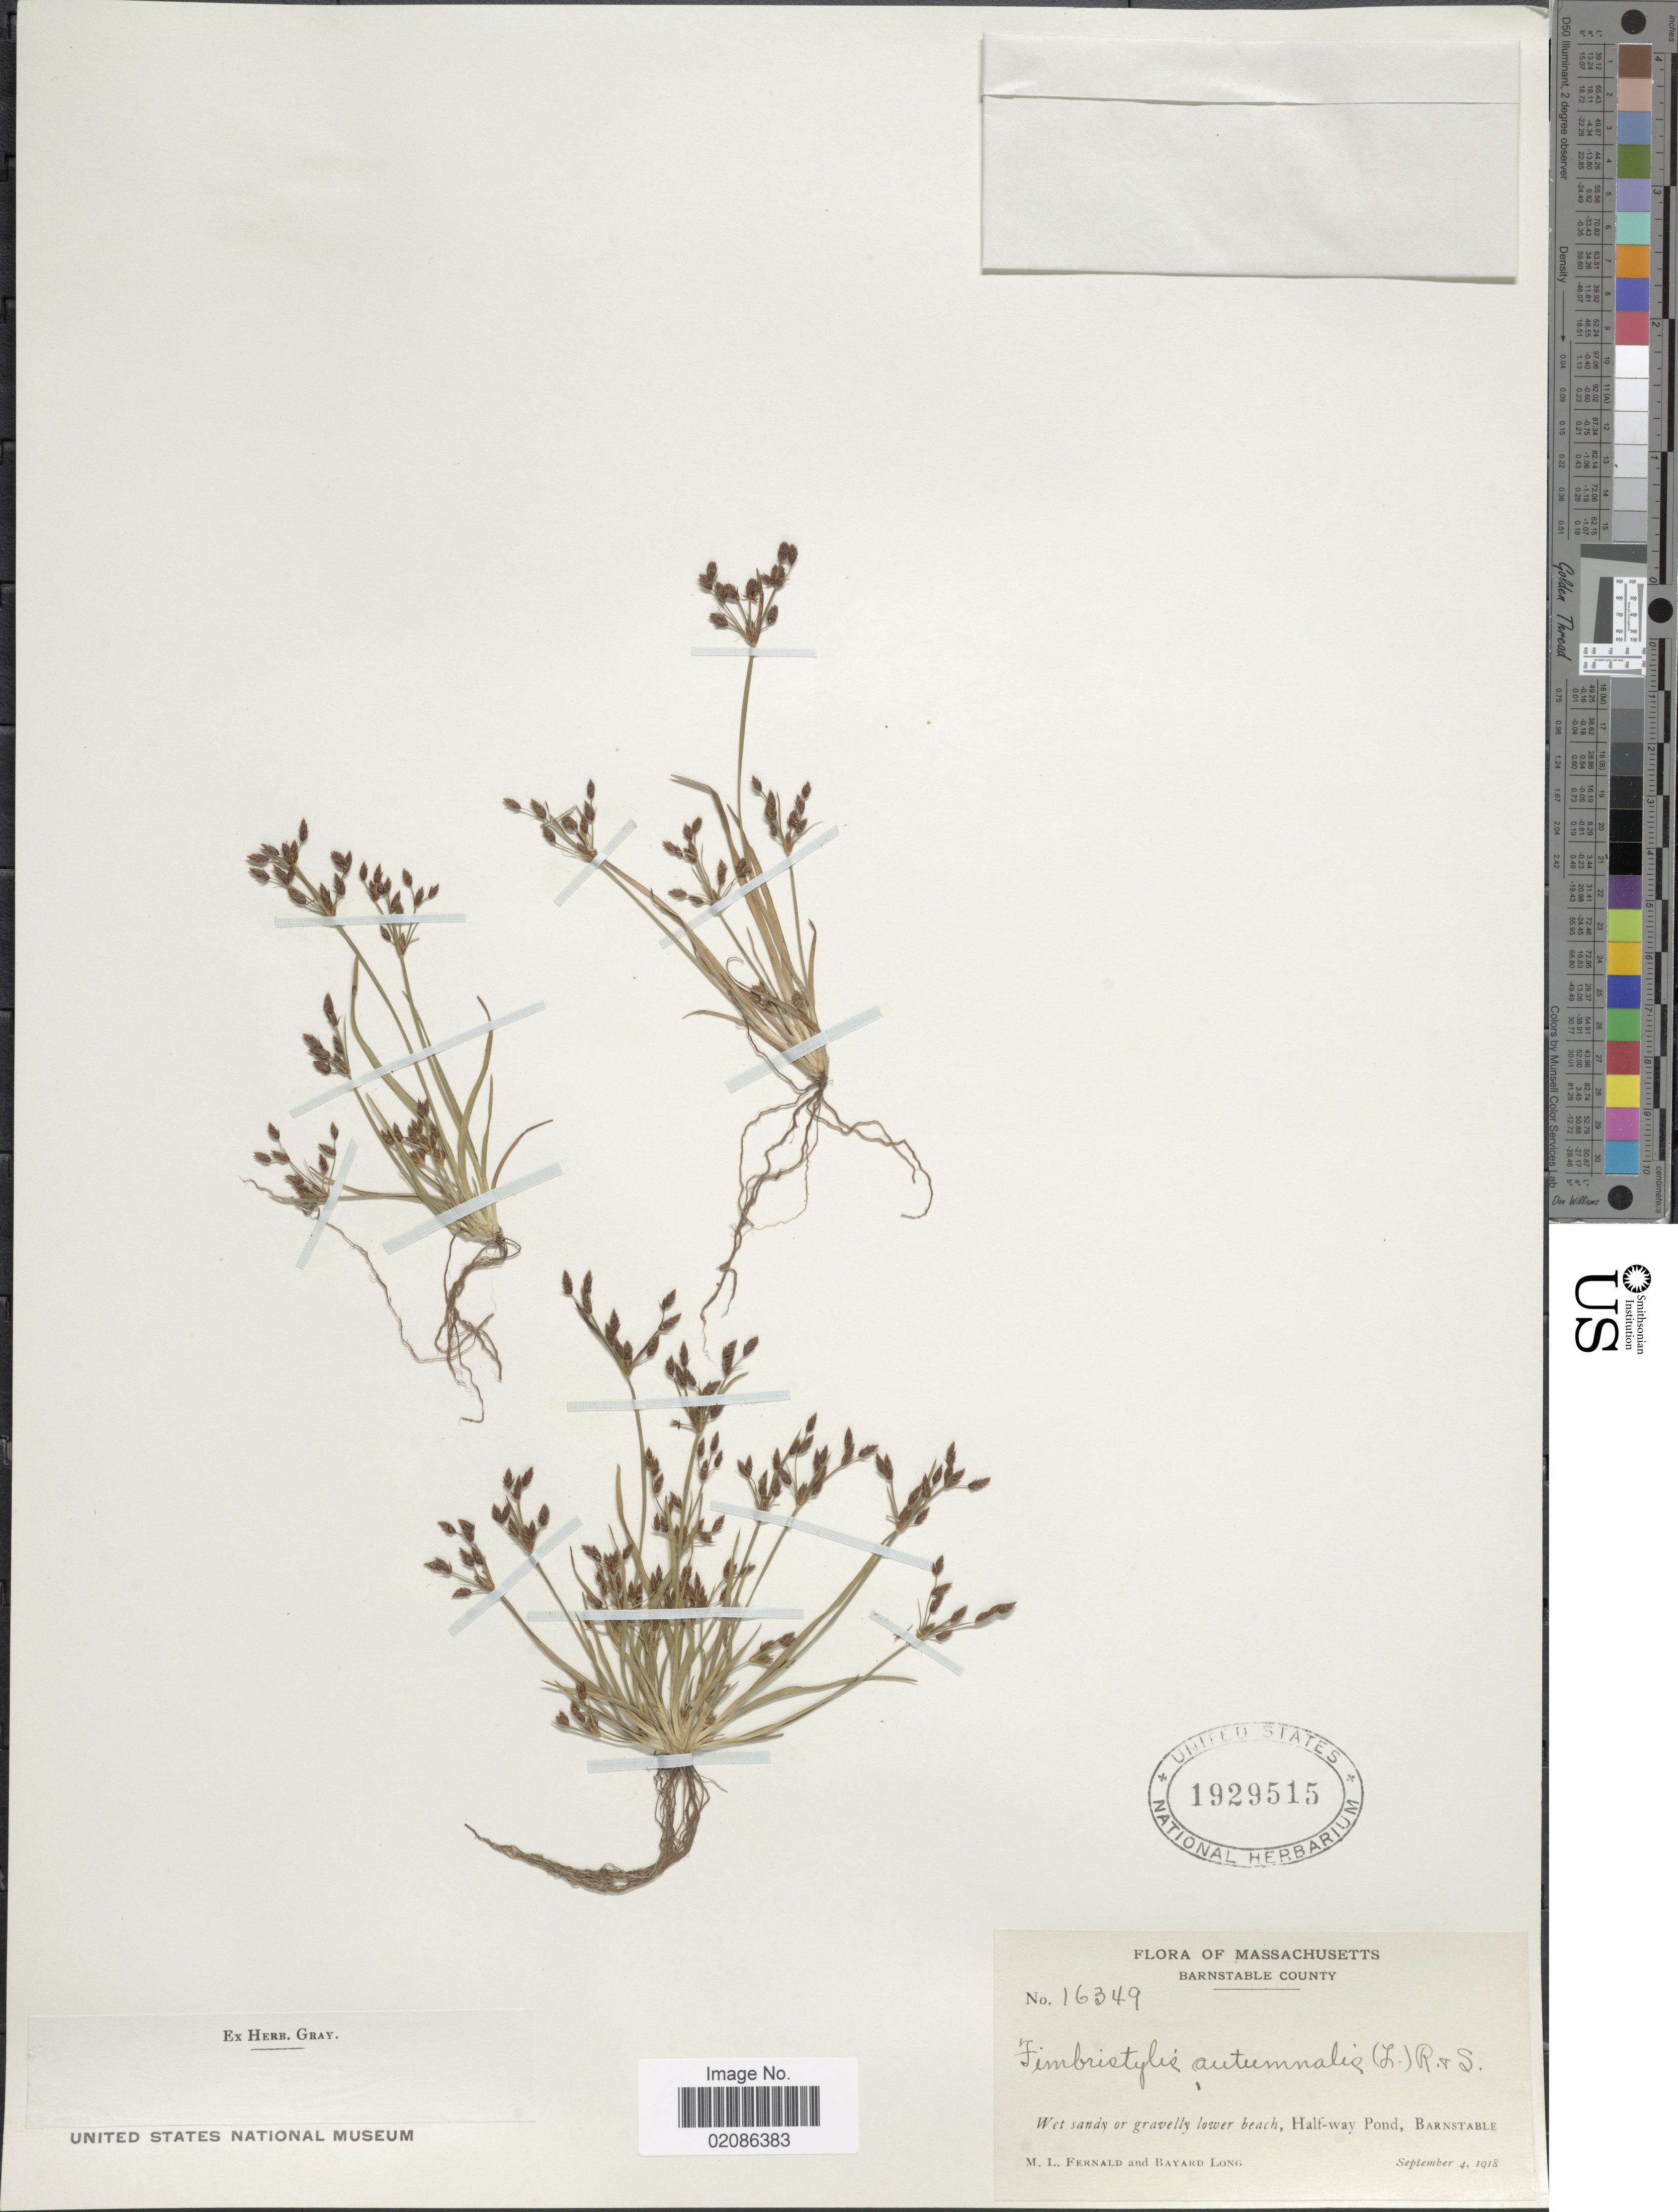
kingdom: Plantae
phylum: Tracheophyta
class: Liliopsida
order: Poales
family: Cyperaceae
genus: Fimbristylis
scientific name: Fimbristylis autumnalis (L.) Roem. & Schult.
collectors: M. L. Fernald & B. Long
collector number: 16349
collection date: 1918-09-04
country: United States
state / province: Massachusetts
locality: Barnstable County, Wet sandy or gravelly lower beach, Half-way Pond, Barnstable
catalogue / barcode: US 1929515